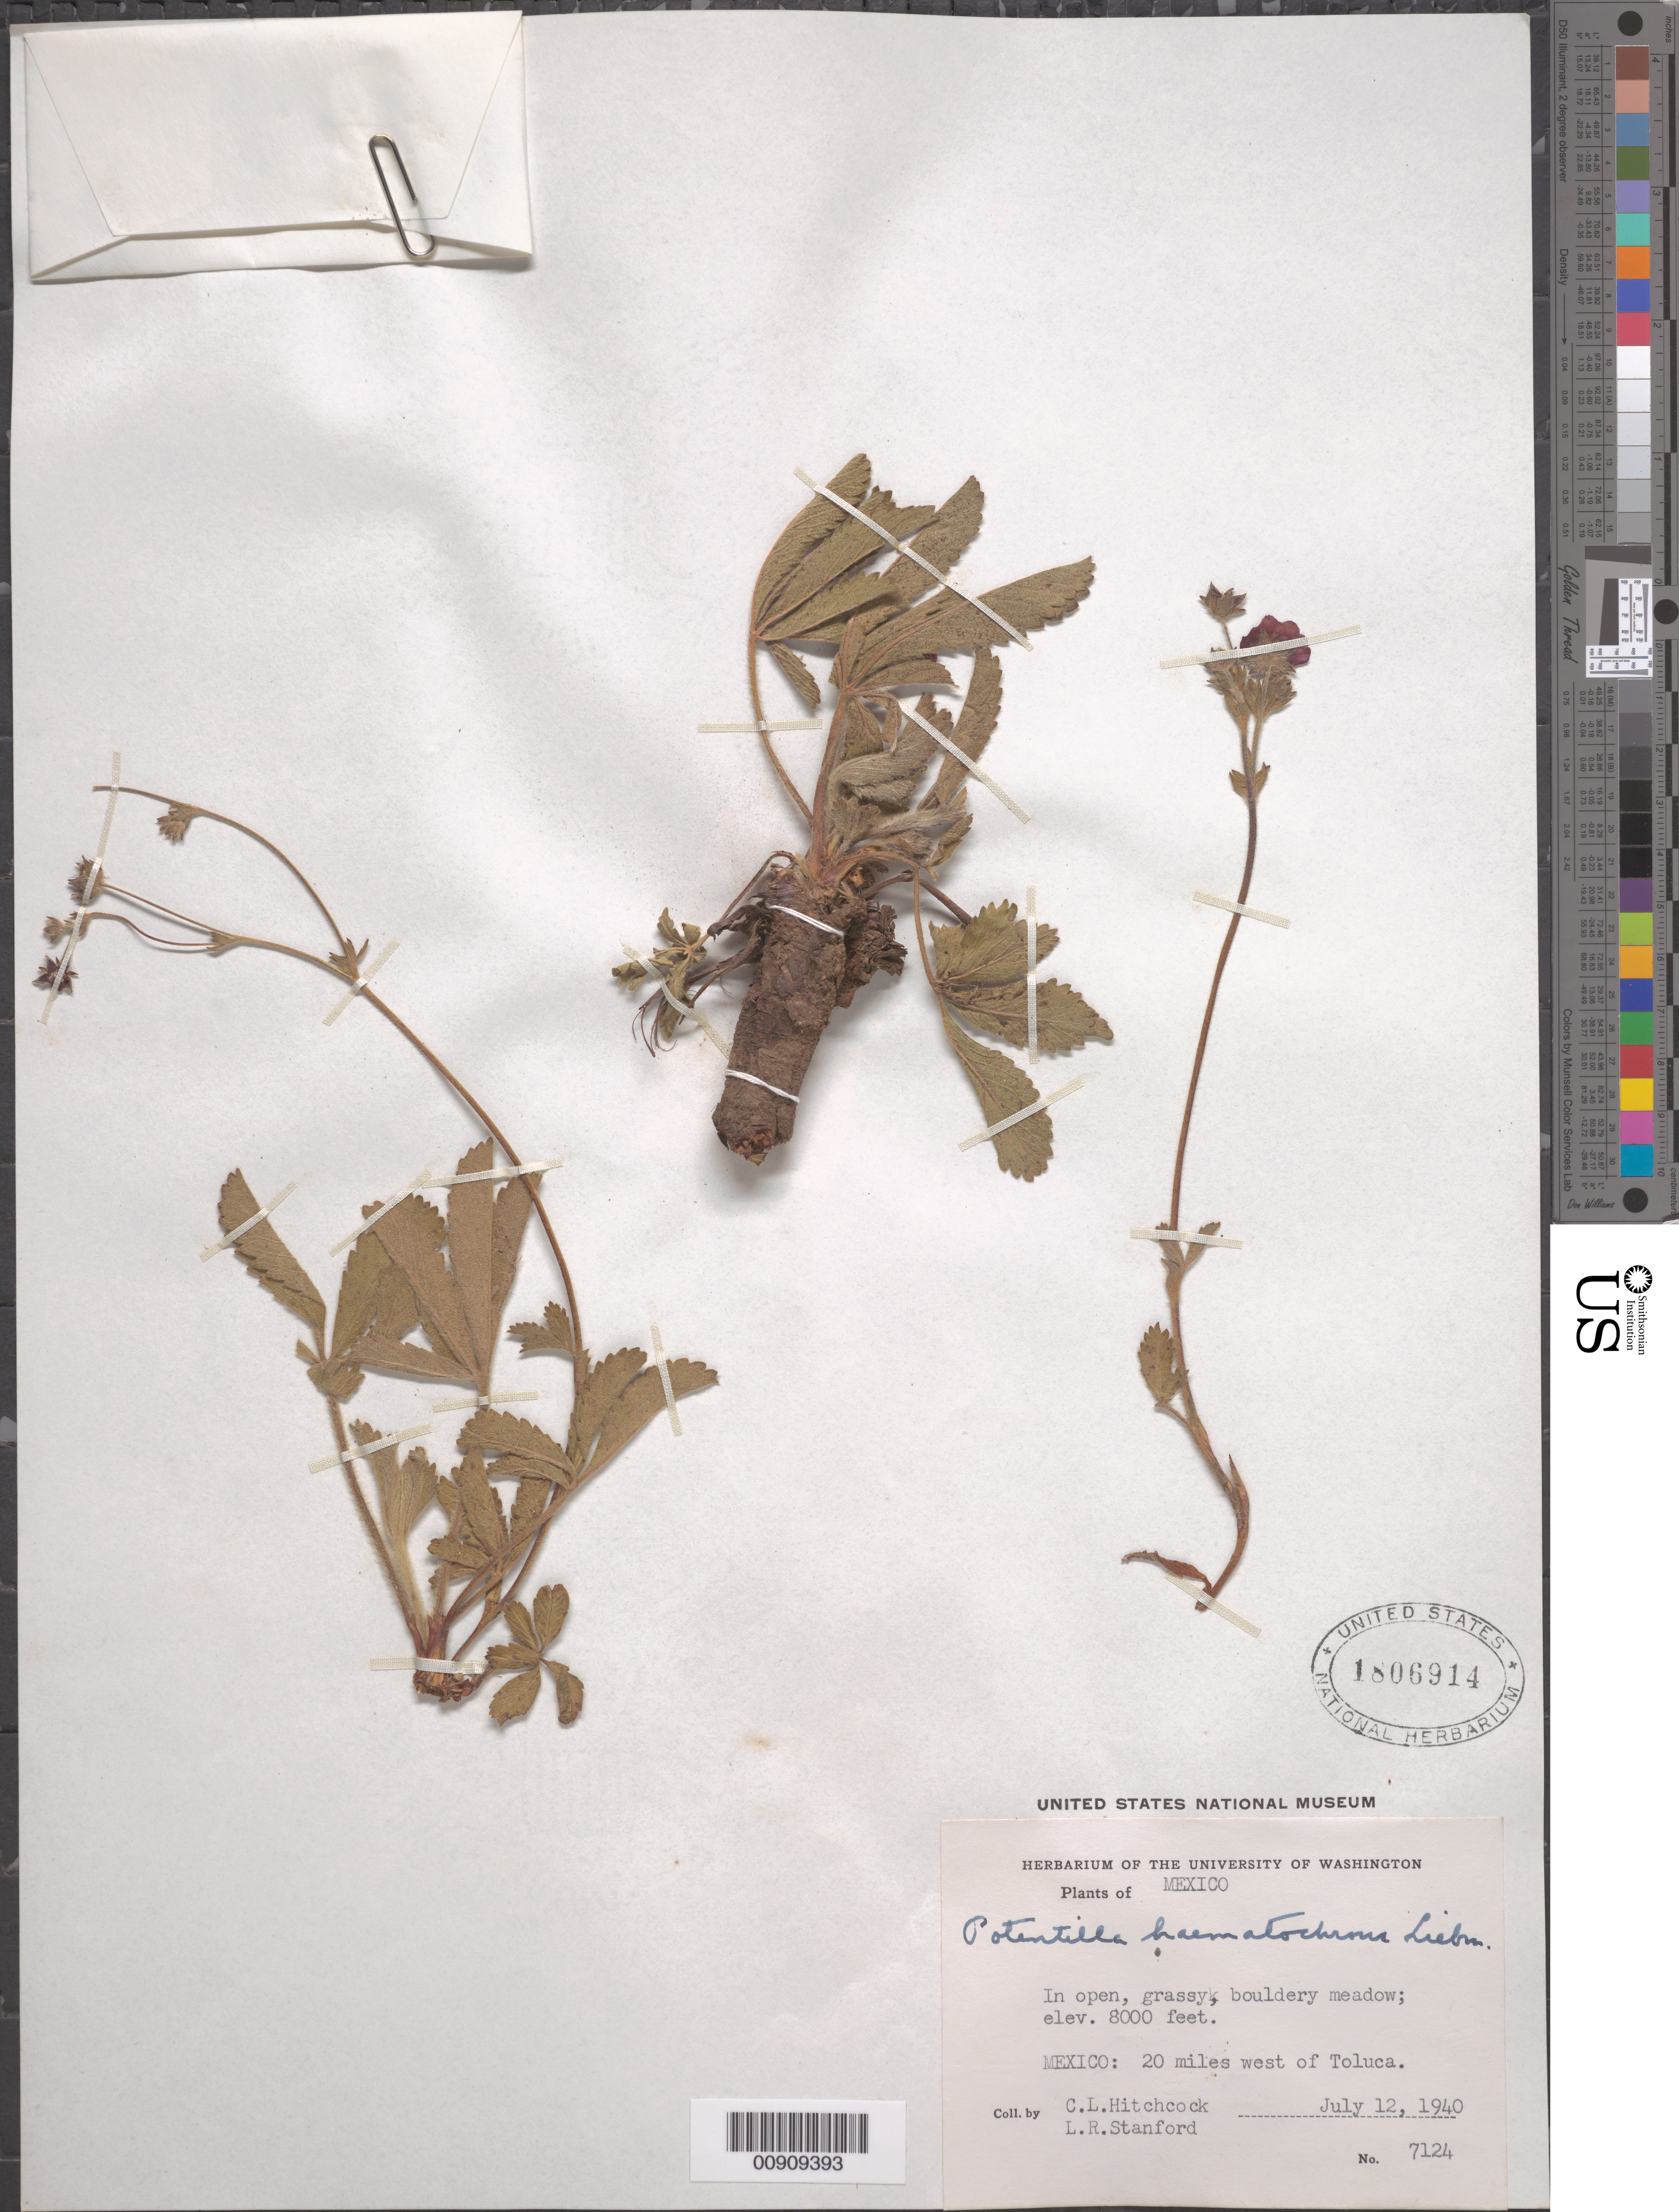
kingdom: Plantae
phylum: Tracheophyta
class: Magnoliopsida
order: Rosales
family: Rosaceae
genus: Potentilla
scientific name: Potentilla haematochrous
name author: Lehm.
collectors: C. L. Hitchcock & L. R. Stanford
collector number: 7124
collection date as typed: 12 Jul 1940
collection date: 1940-07-12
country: Mexico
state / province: México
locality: Mexico: 20 miles west of Toluca.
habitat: In open, grassy, bouldery meadow.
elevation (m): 2438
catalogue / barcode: US 1806914